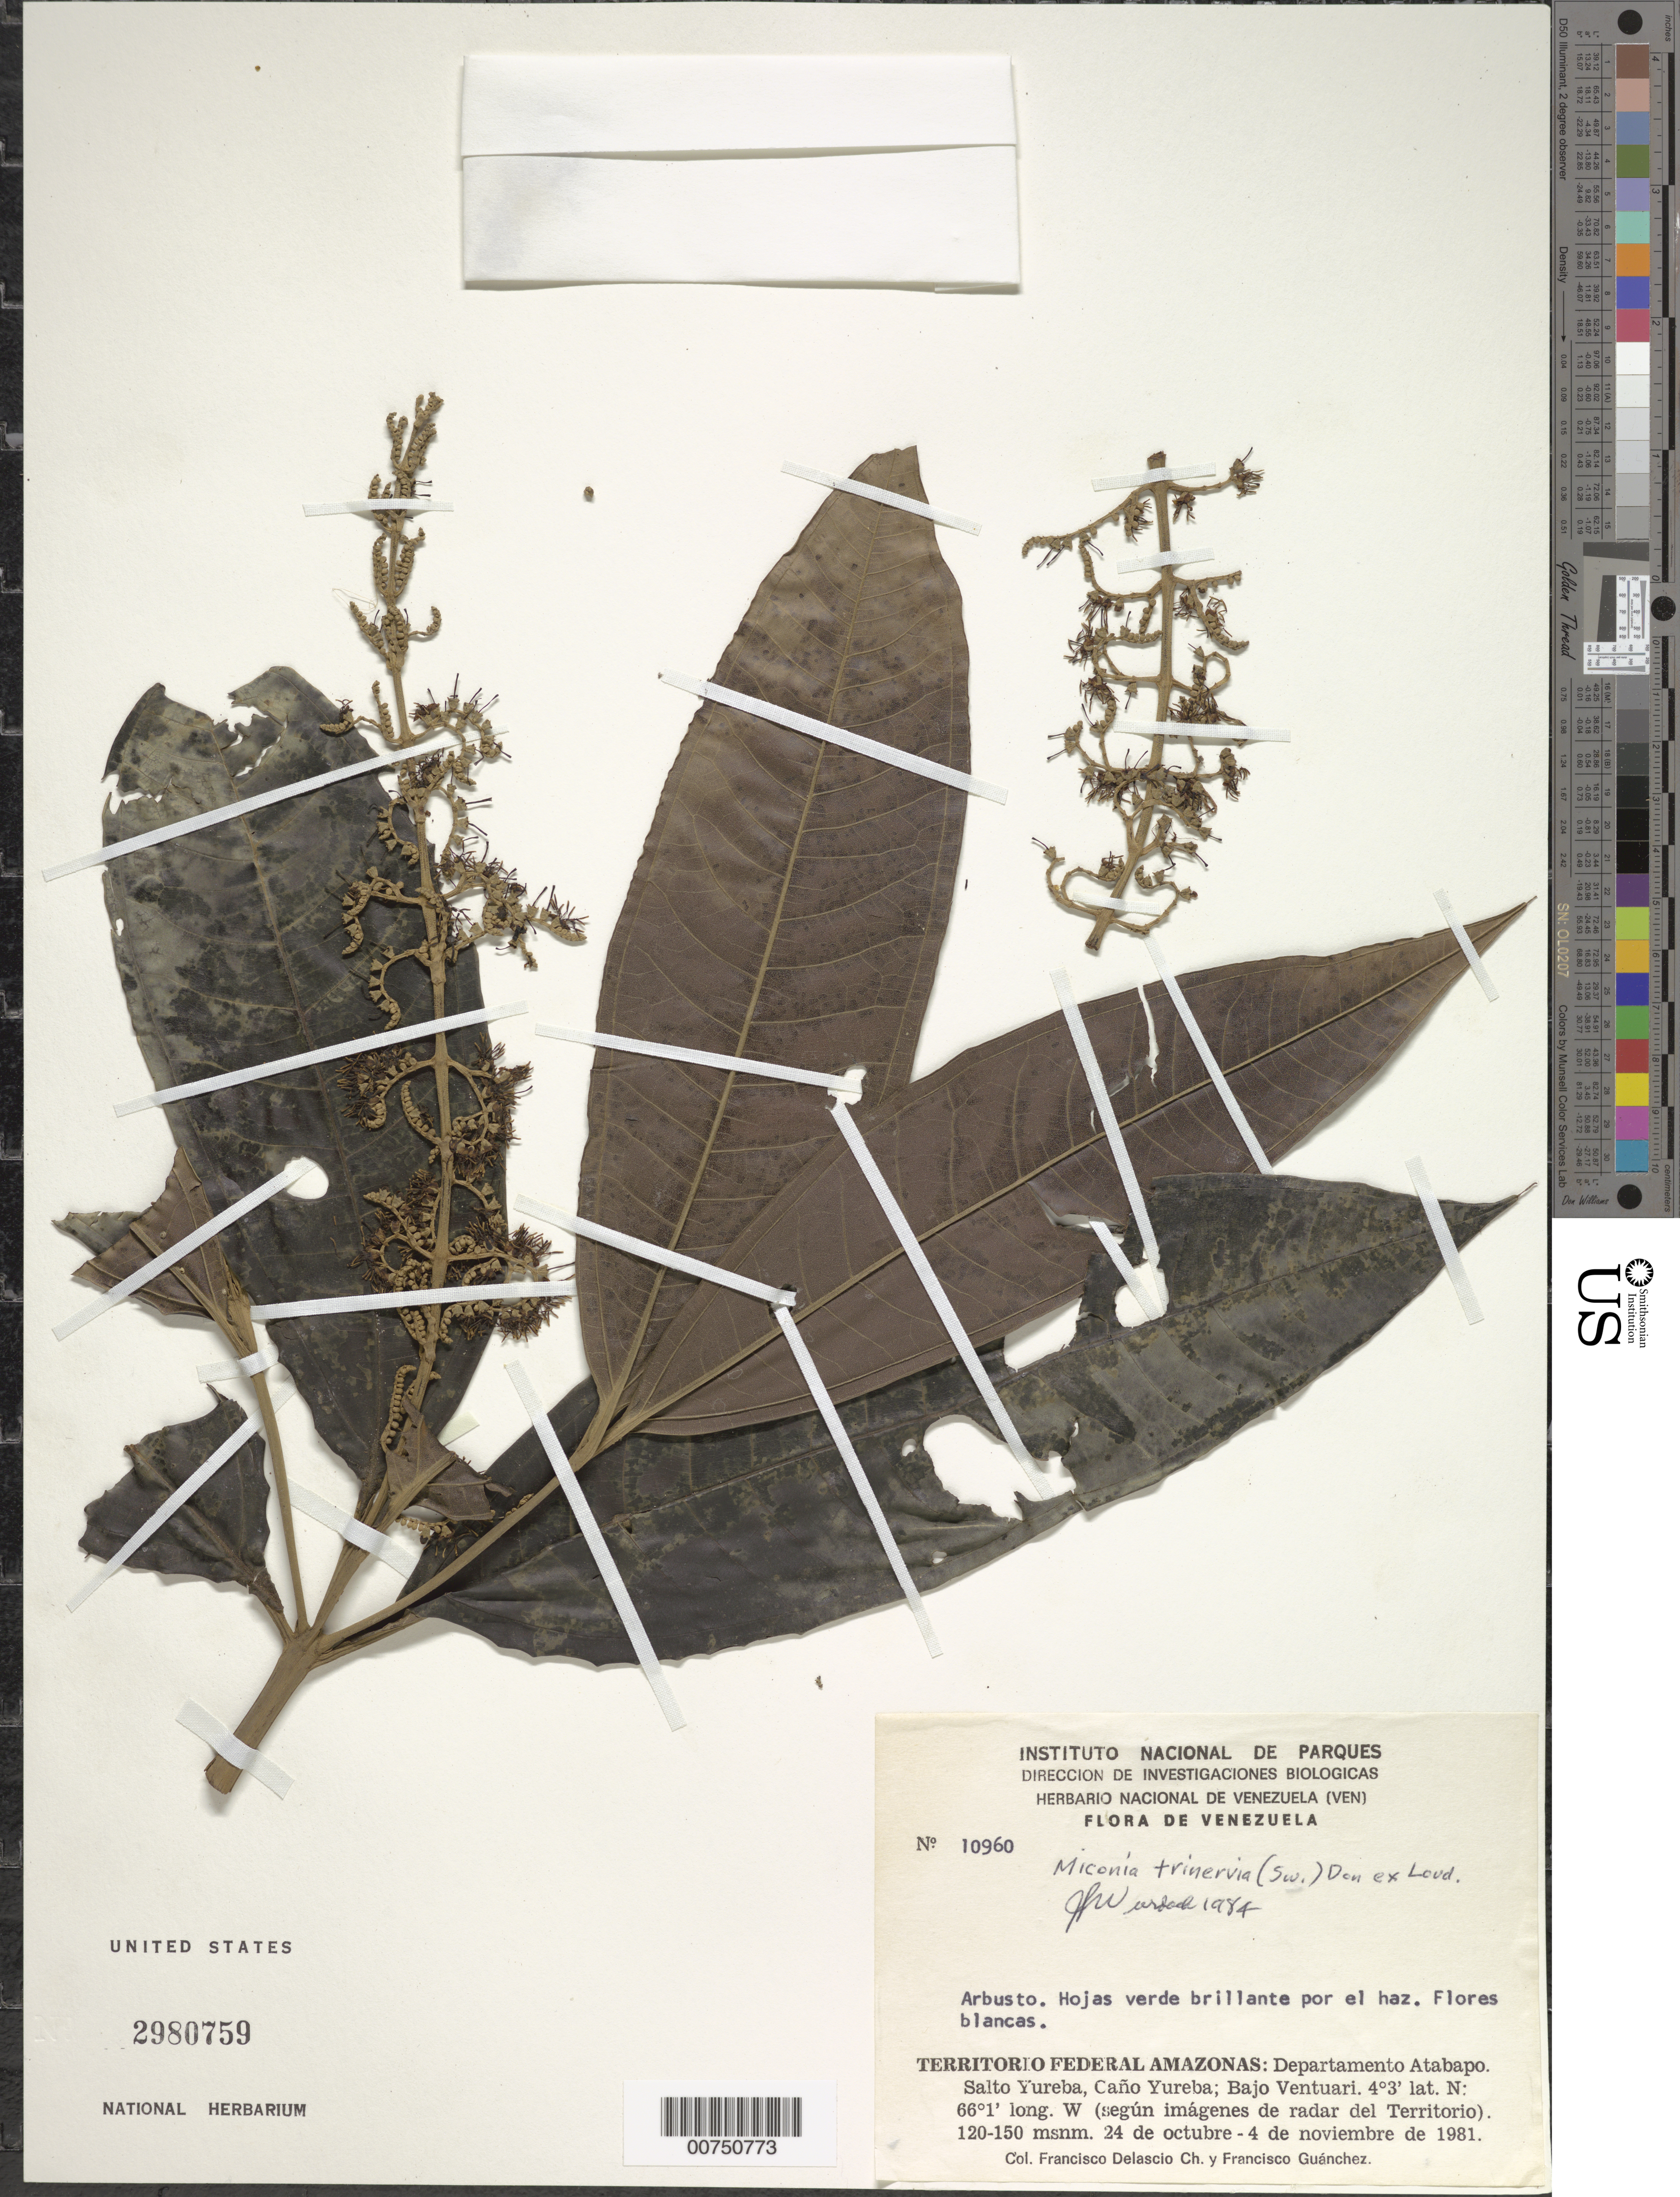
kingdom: Plantae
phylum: Tracheophyta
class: Magnoliopsida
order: Myrtales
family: Melastomataceae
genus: Miconia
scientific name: Miconia trinervia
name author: (Sw.) D. Don ex Loudon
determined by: Wurdack, John J., (US), US (UNITED STATES)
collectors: F. Delascio C. & F. Guánchez M.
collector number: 10960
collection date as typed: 24-Oct-81 to 4-Nov-81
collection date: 1981-10-24/1981-11-04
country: Venezuela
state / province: Amazonas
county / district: Atabapo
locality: Salto Yureba, Caño Yureba, Bajo Ventuari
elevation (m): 120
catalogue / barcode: US 2980759